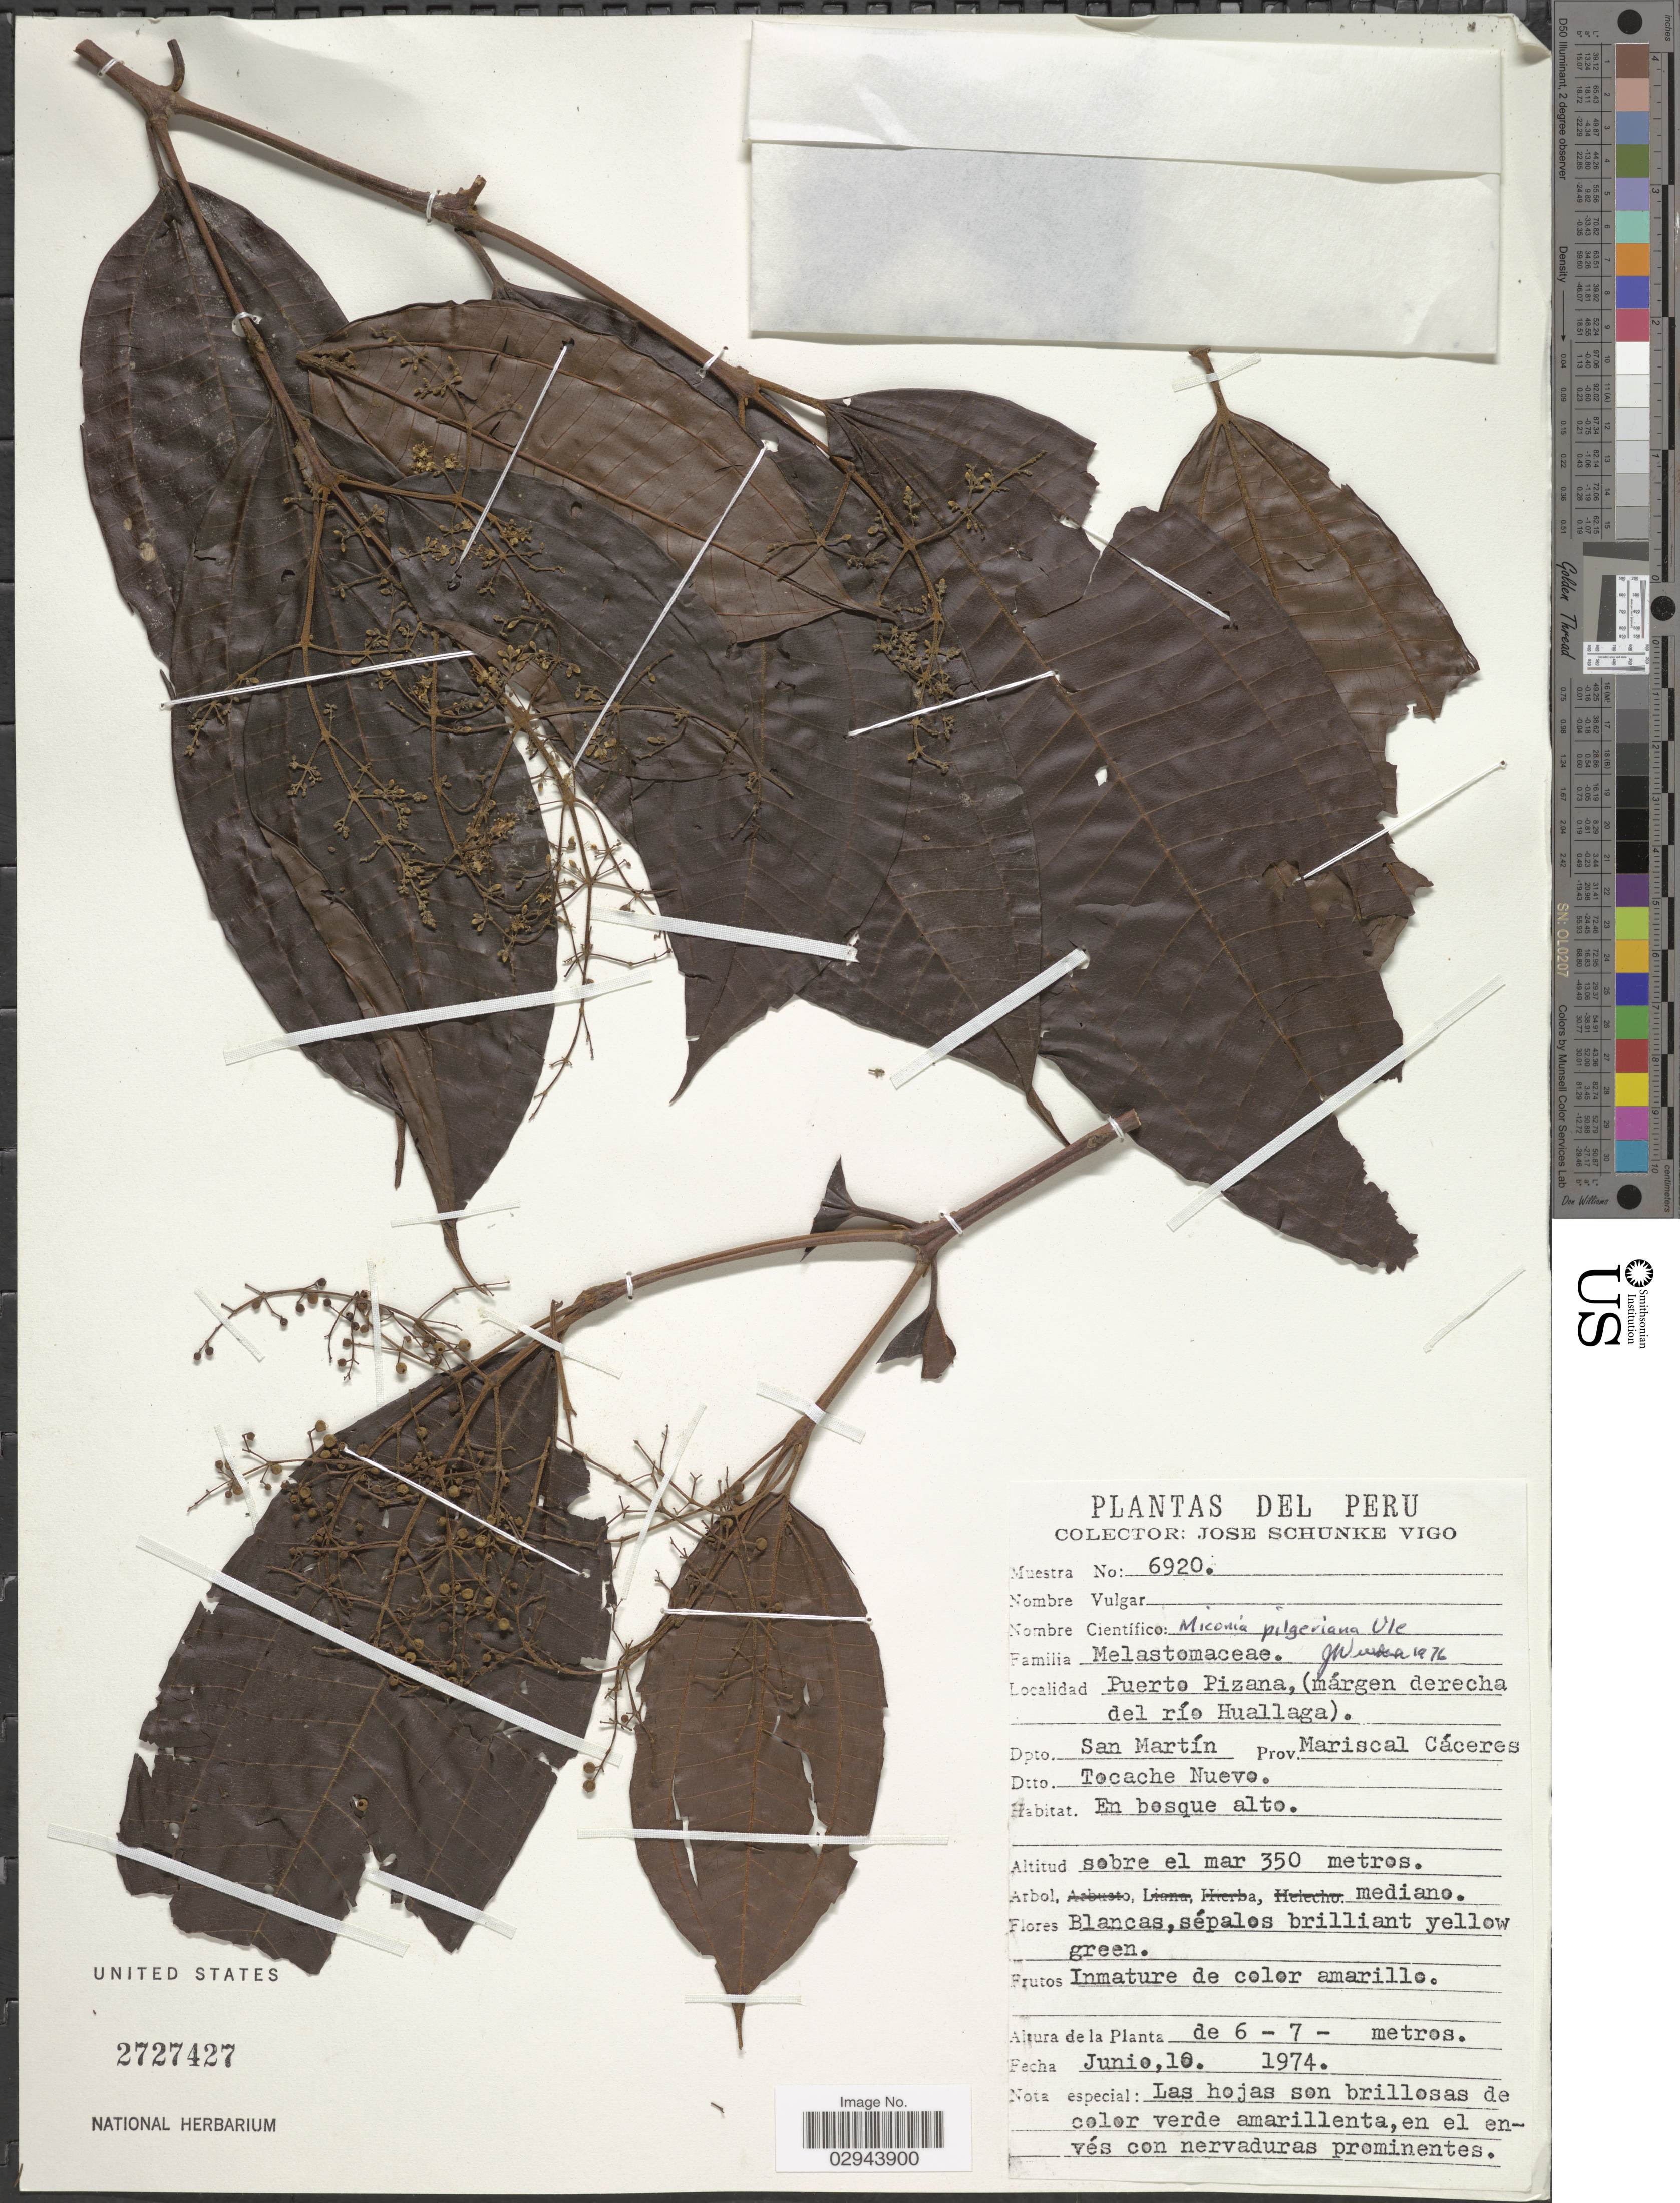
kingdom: Plantae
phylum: Tracheophyta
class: Magnoliopsida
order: Myrtales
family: Melastomataceae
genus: Miconia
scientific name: Miconia tetrasperma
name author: Gleason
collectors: J. Schunke Vigo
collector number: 6920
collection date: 1974-06-10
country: Peru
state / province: San Martín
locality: Puerto Pizana, (márgen derecha del río Huallaga). Dpto. San Martín. Prov. Mariscal Cáceres. Dtto. Tocache Nuevo.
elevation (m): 350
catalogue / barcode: US 2727427